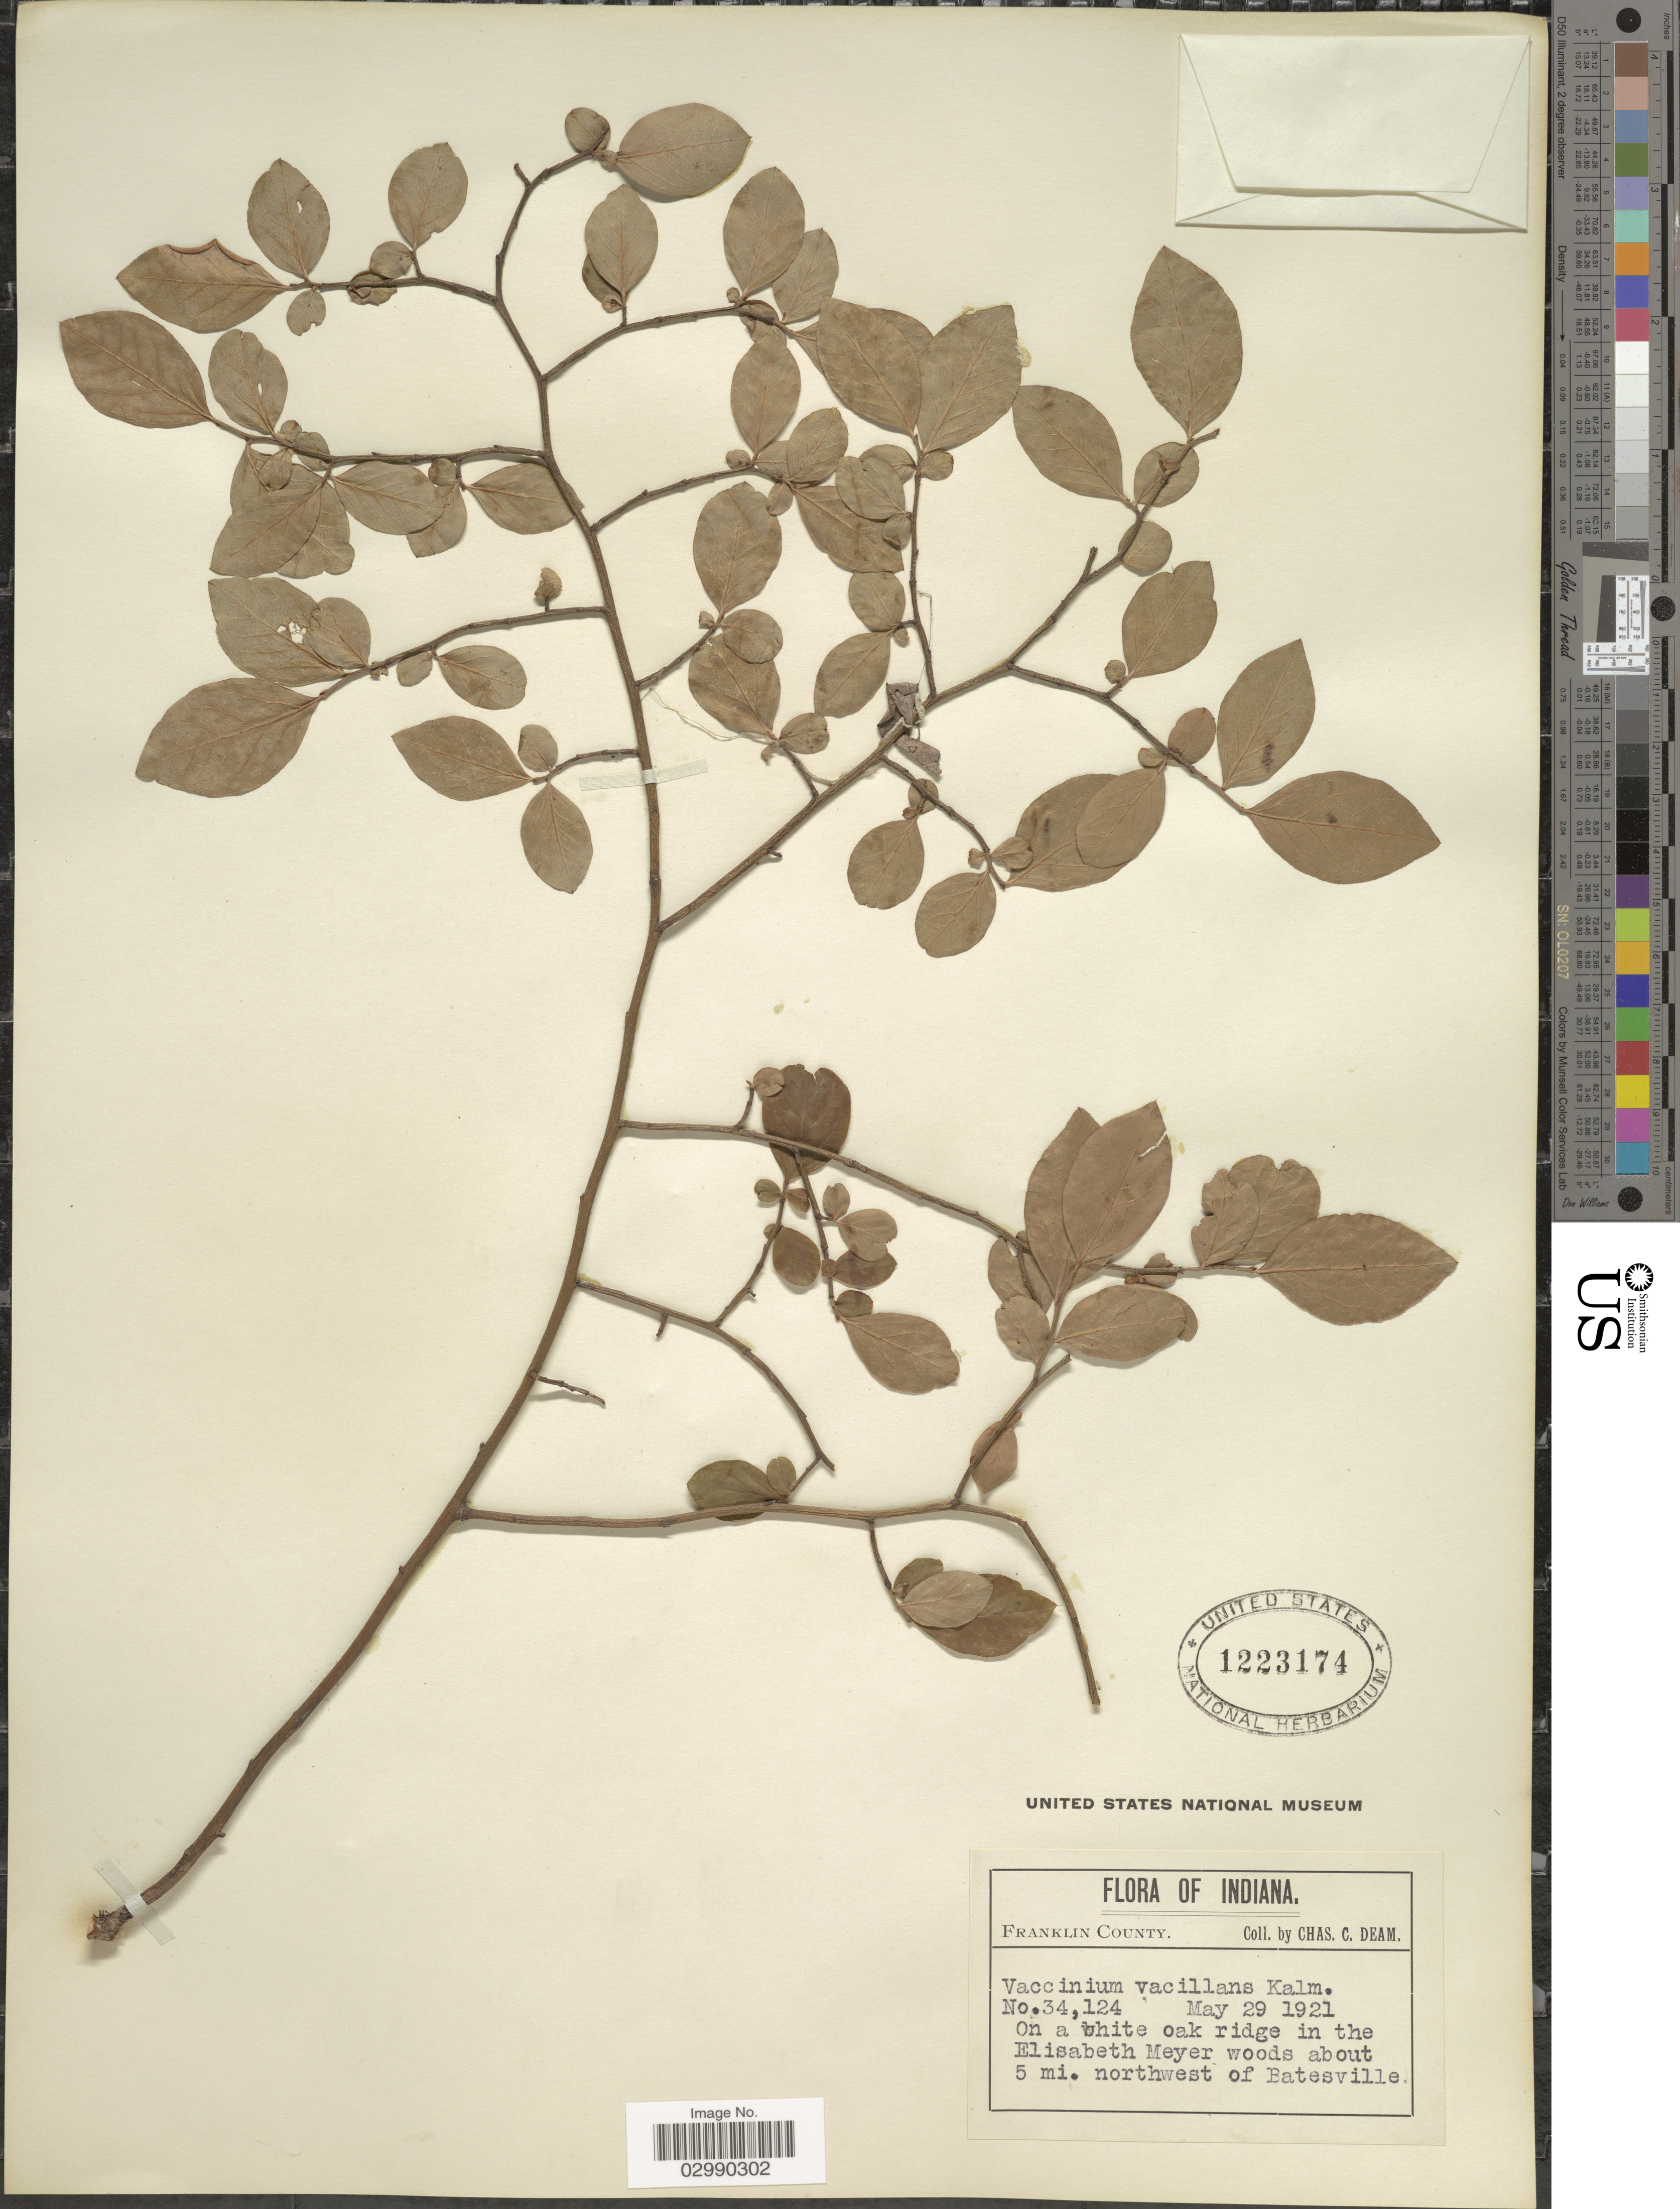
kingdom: Plantae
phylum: Tracheophyta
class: Magnoliopsida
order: Ericales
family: Ericaceae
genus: Vaccinium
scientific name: Vaccinium vacillans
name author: Kalm ex Torr.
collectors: C. Deam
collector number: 34124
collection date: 1921-05-29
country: United States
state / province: Indiana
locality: Franklin County, On a white oak ridge in the Elisabeth Meyer woods about 5 mi. northwest of Batesville.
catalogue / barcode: US 1223174